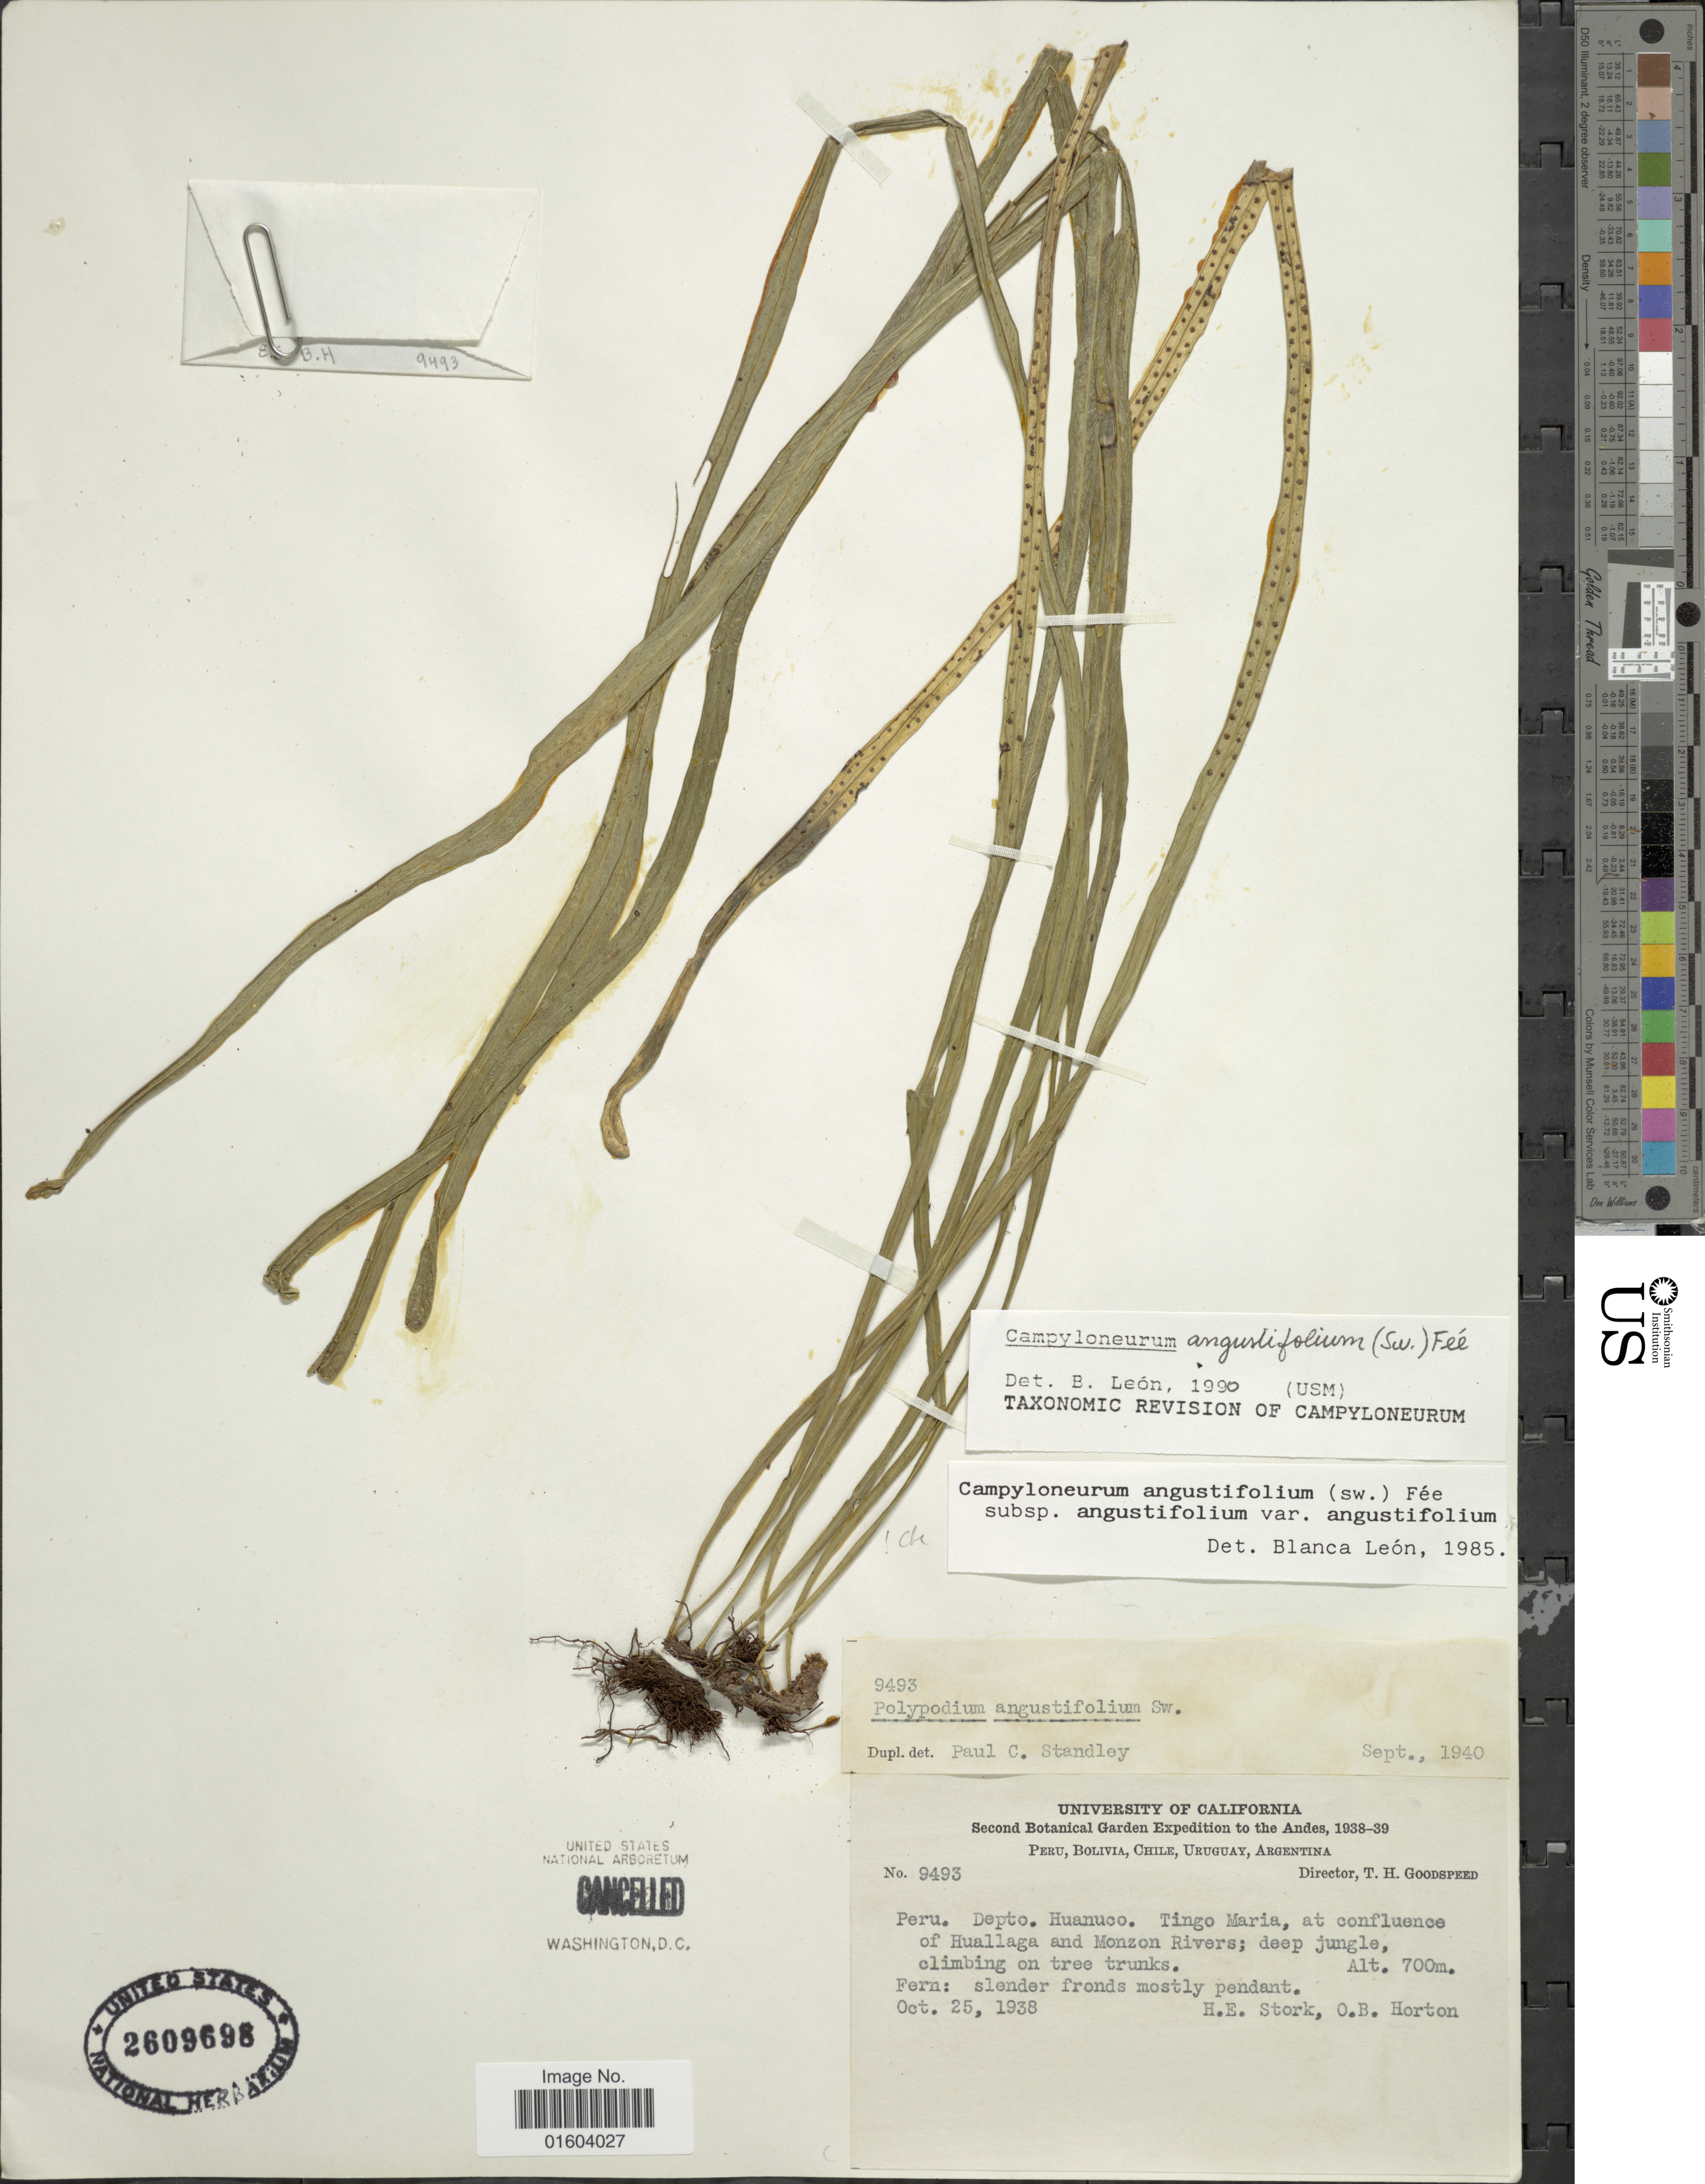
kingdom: Plantae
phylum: Tracheophyta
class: Polypodiopsida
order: Polypodiales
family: Polypodiaceae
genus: Campyloneurum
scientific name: Campyloneurum angustifolium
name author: (Sw.) Fée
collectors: H. E. Stork & O. B. Horton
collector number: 9493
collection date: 1938-10-25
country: Peru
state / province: Huánuco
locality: Peru, Depto. Huannuco. Tingo Maria, at confluence of Huallaga and Monzon Riverse.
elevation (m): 700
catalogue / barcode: US 2609698